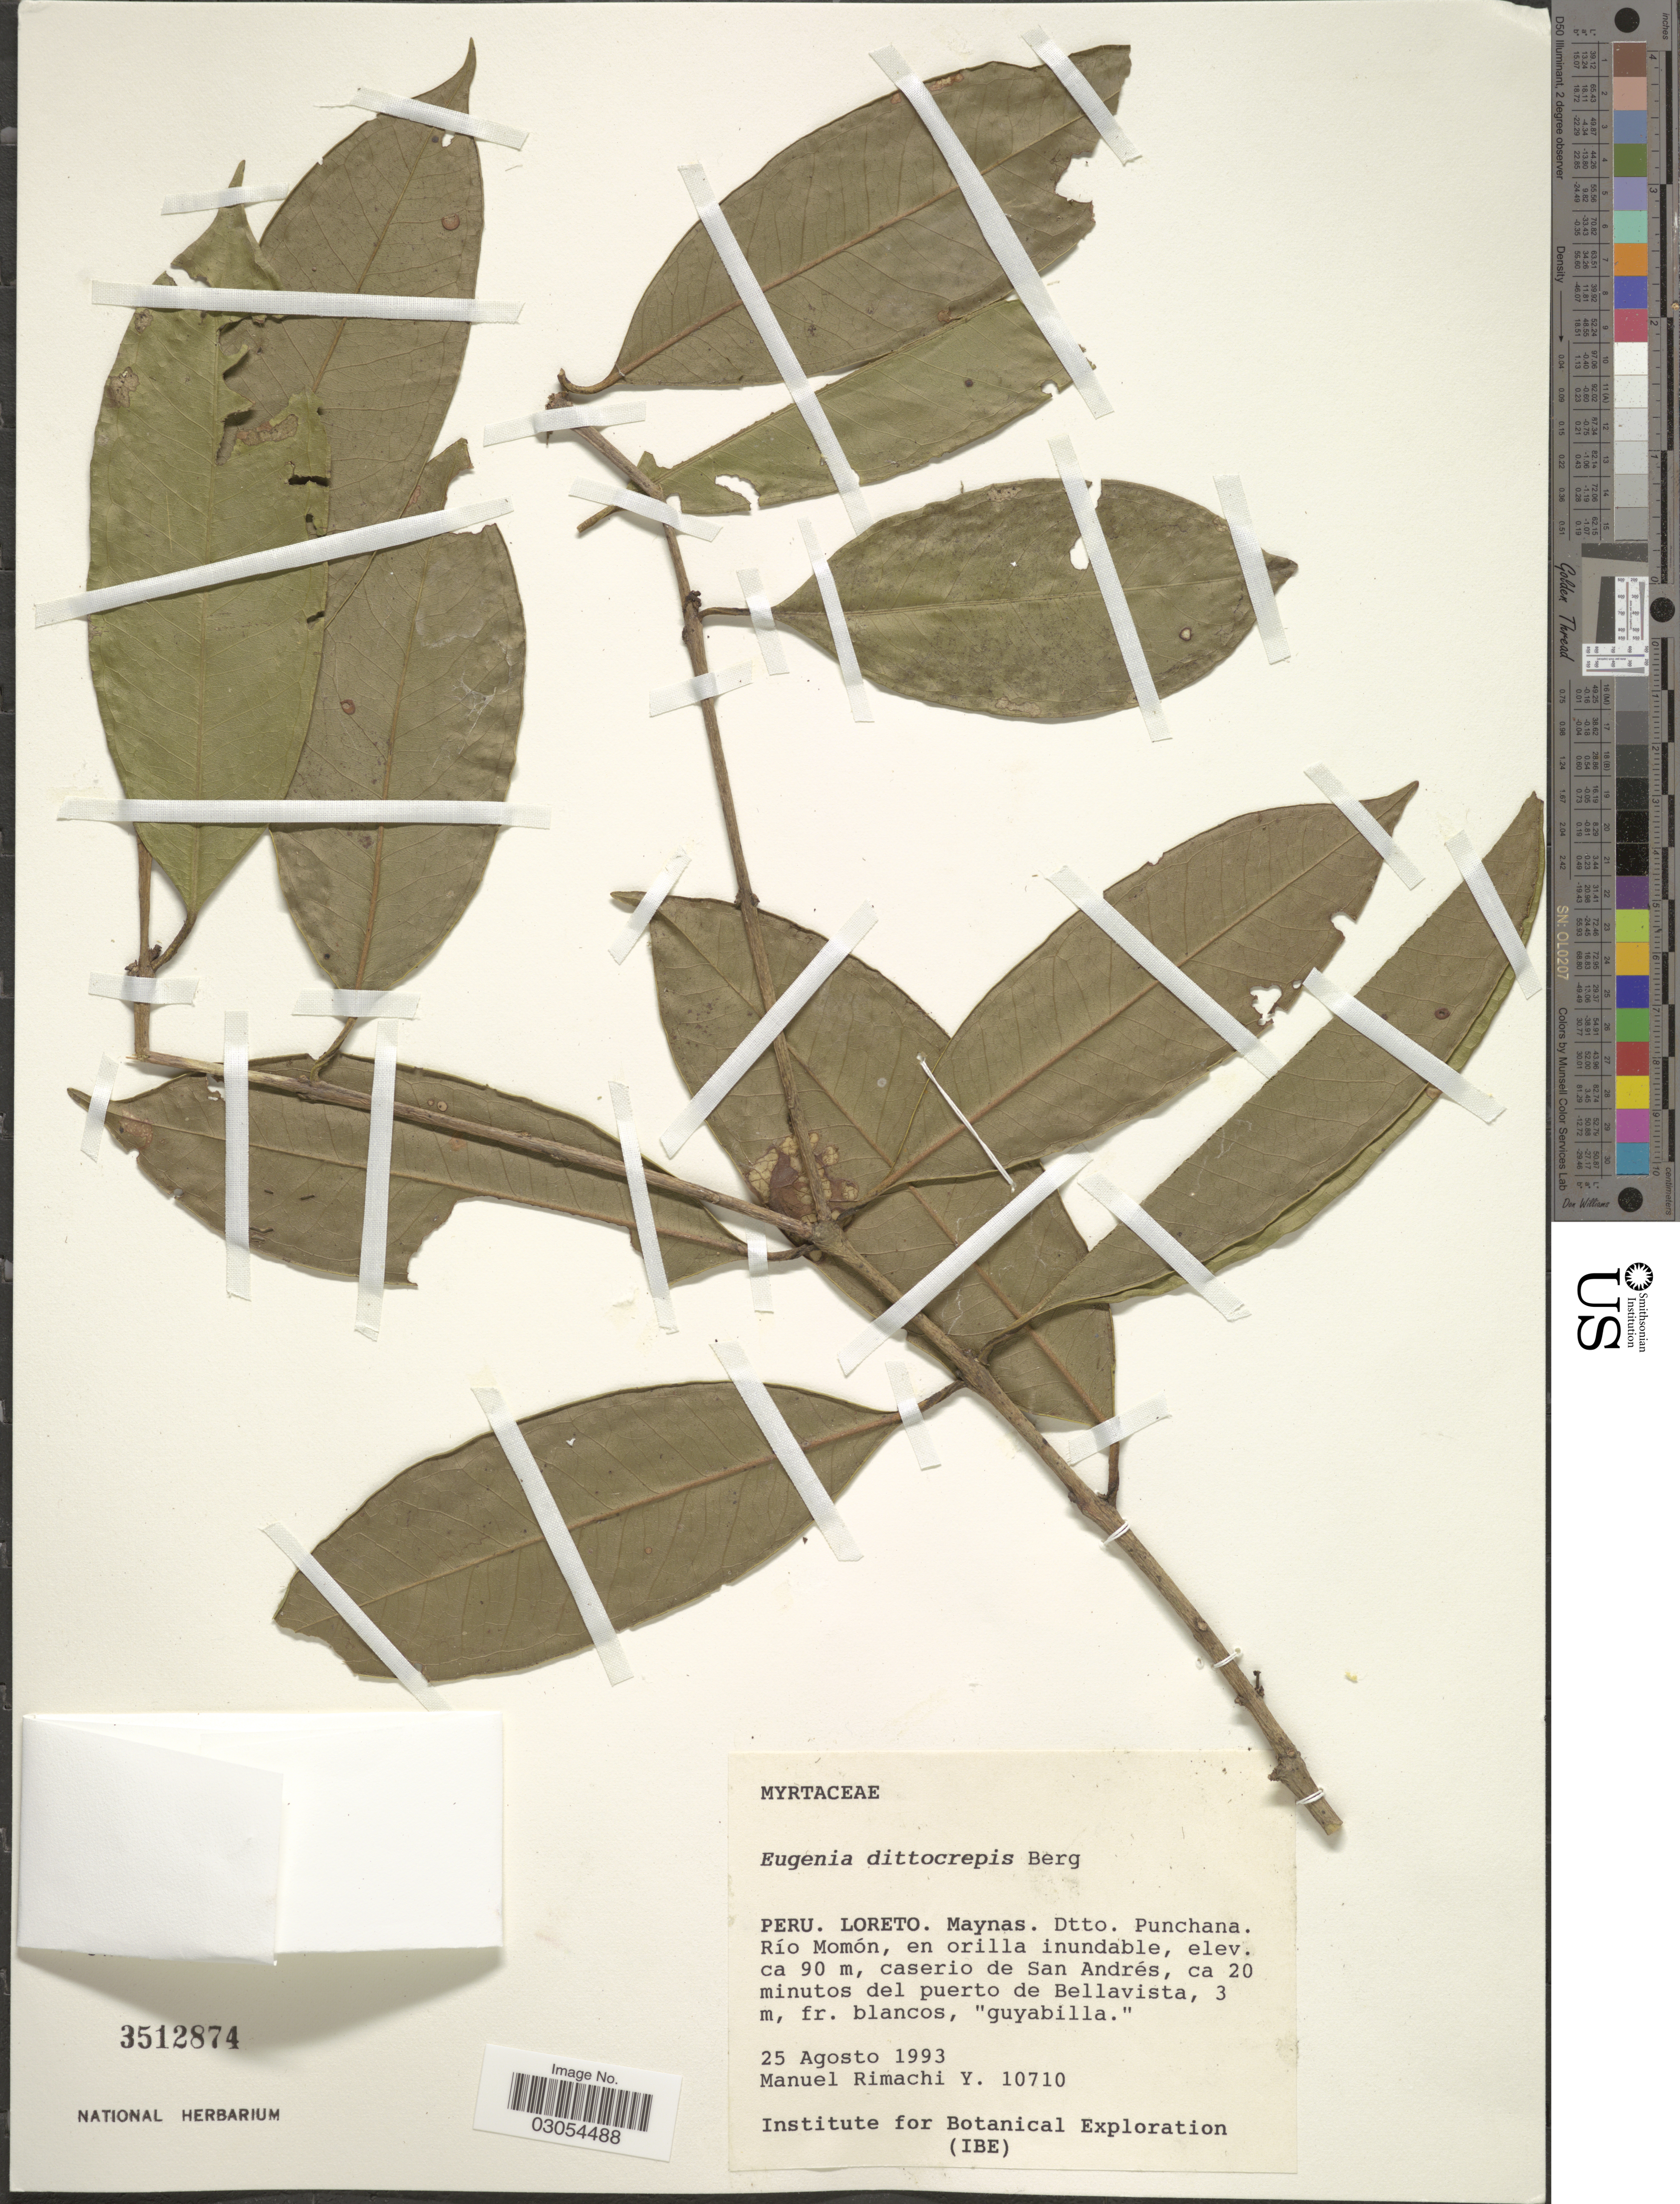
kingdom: Plantae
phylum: Tracheophyta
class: Magnoliopsida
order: Myrtales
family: Myrtaceae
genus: Eugenia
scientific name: Eugenia dittocrepis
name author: O. Berg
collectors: M. Rimachi Y.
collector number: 10710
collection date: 1993-08-25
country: Peru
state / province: Loreto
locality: Maynas. Dtto. Punchana. Río Momón, en orilla inundable, caserio de San Andrés, ca 20 minutos del puerto de Bellavista, 3 m.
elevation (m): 90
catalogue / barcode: US 3512874